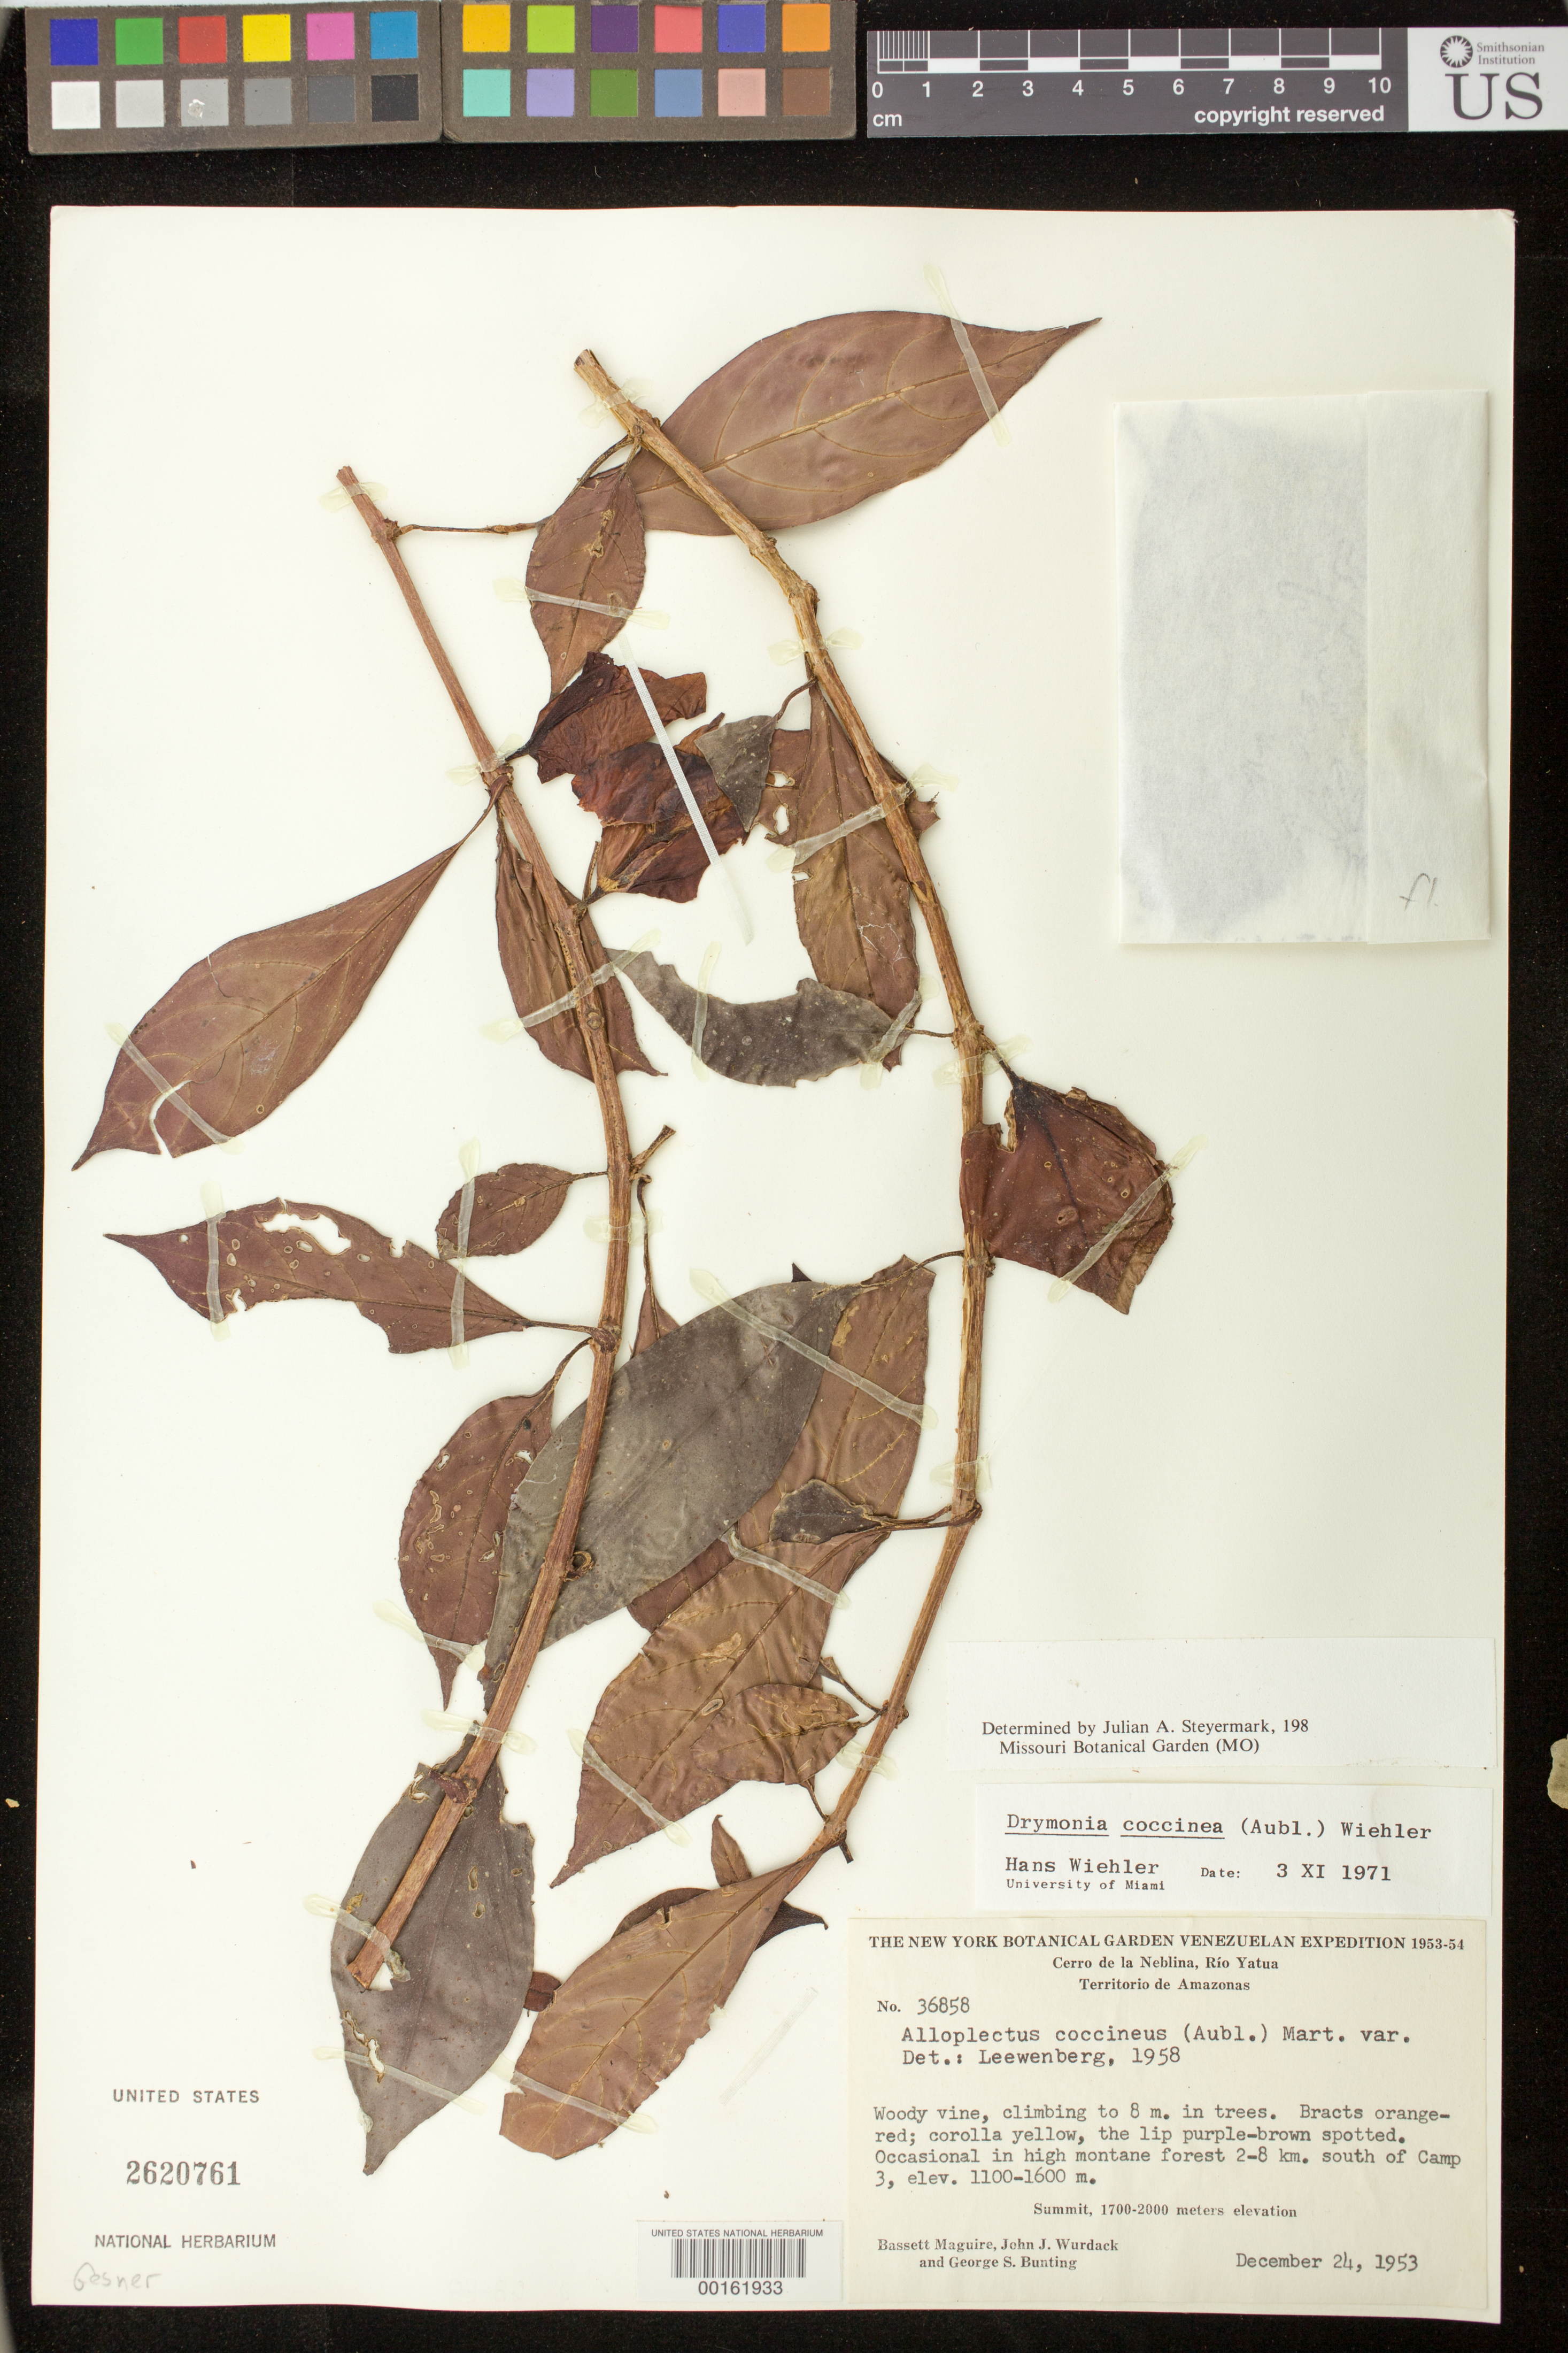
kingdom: Plantae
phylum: Tracheophyta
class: Magnoliopsida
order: Lamiales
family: Gesneriaceae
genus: Drymonia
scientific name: Drymonia coccinea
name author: (Aubl.) Wiehler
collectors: B. Maguire, J. J. Wurdack & G. S. Bunting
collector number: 36858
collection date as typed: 24 Dec 1953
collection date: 1953-12-24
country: Venezuela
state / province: Amazonas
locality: Cerro de La Neblina, Rio Yatua, 2-8 km S of camp 3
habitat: Occasional in high montane forest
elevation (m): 1100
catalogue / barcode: US 2620761